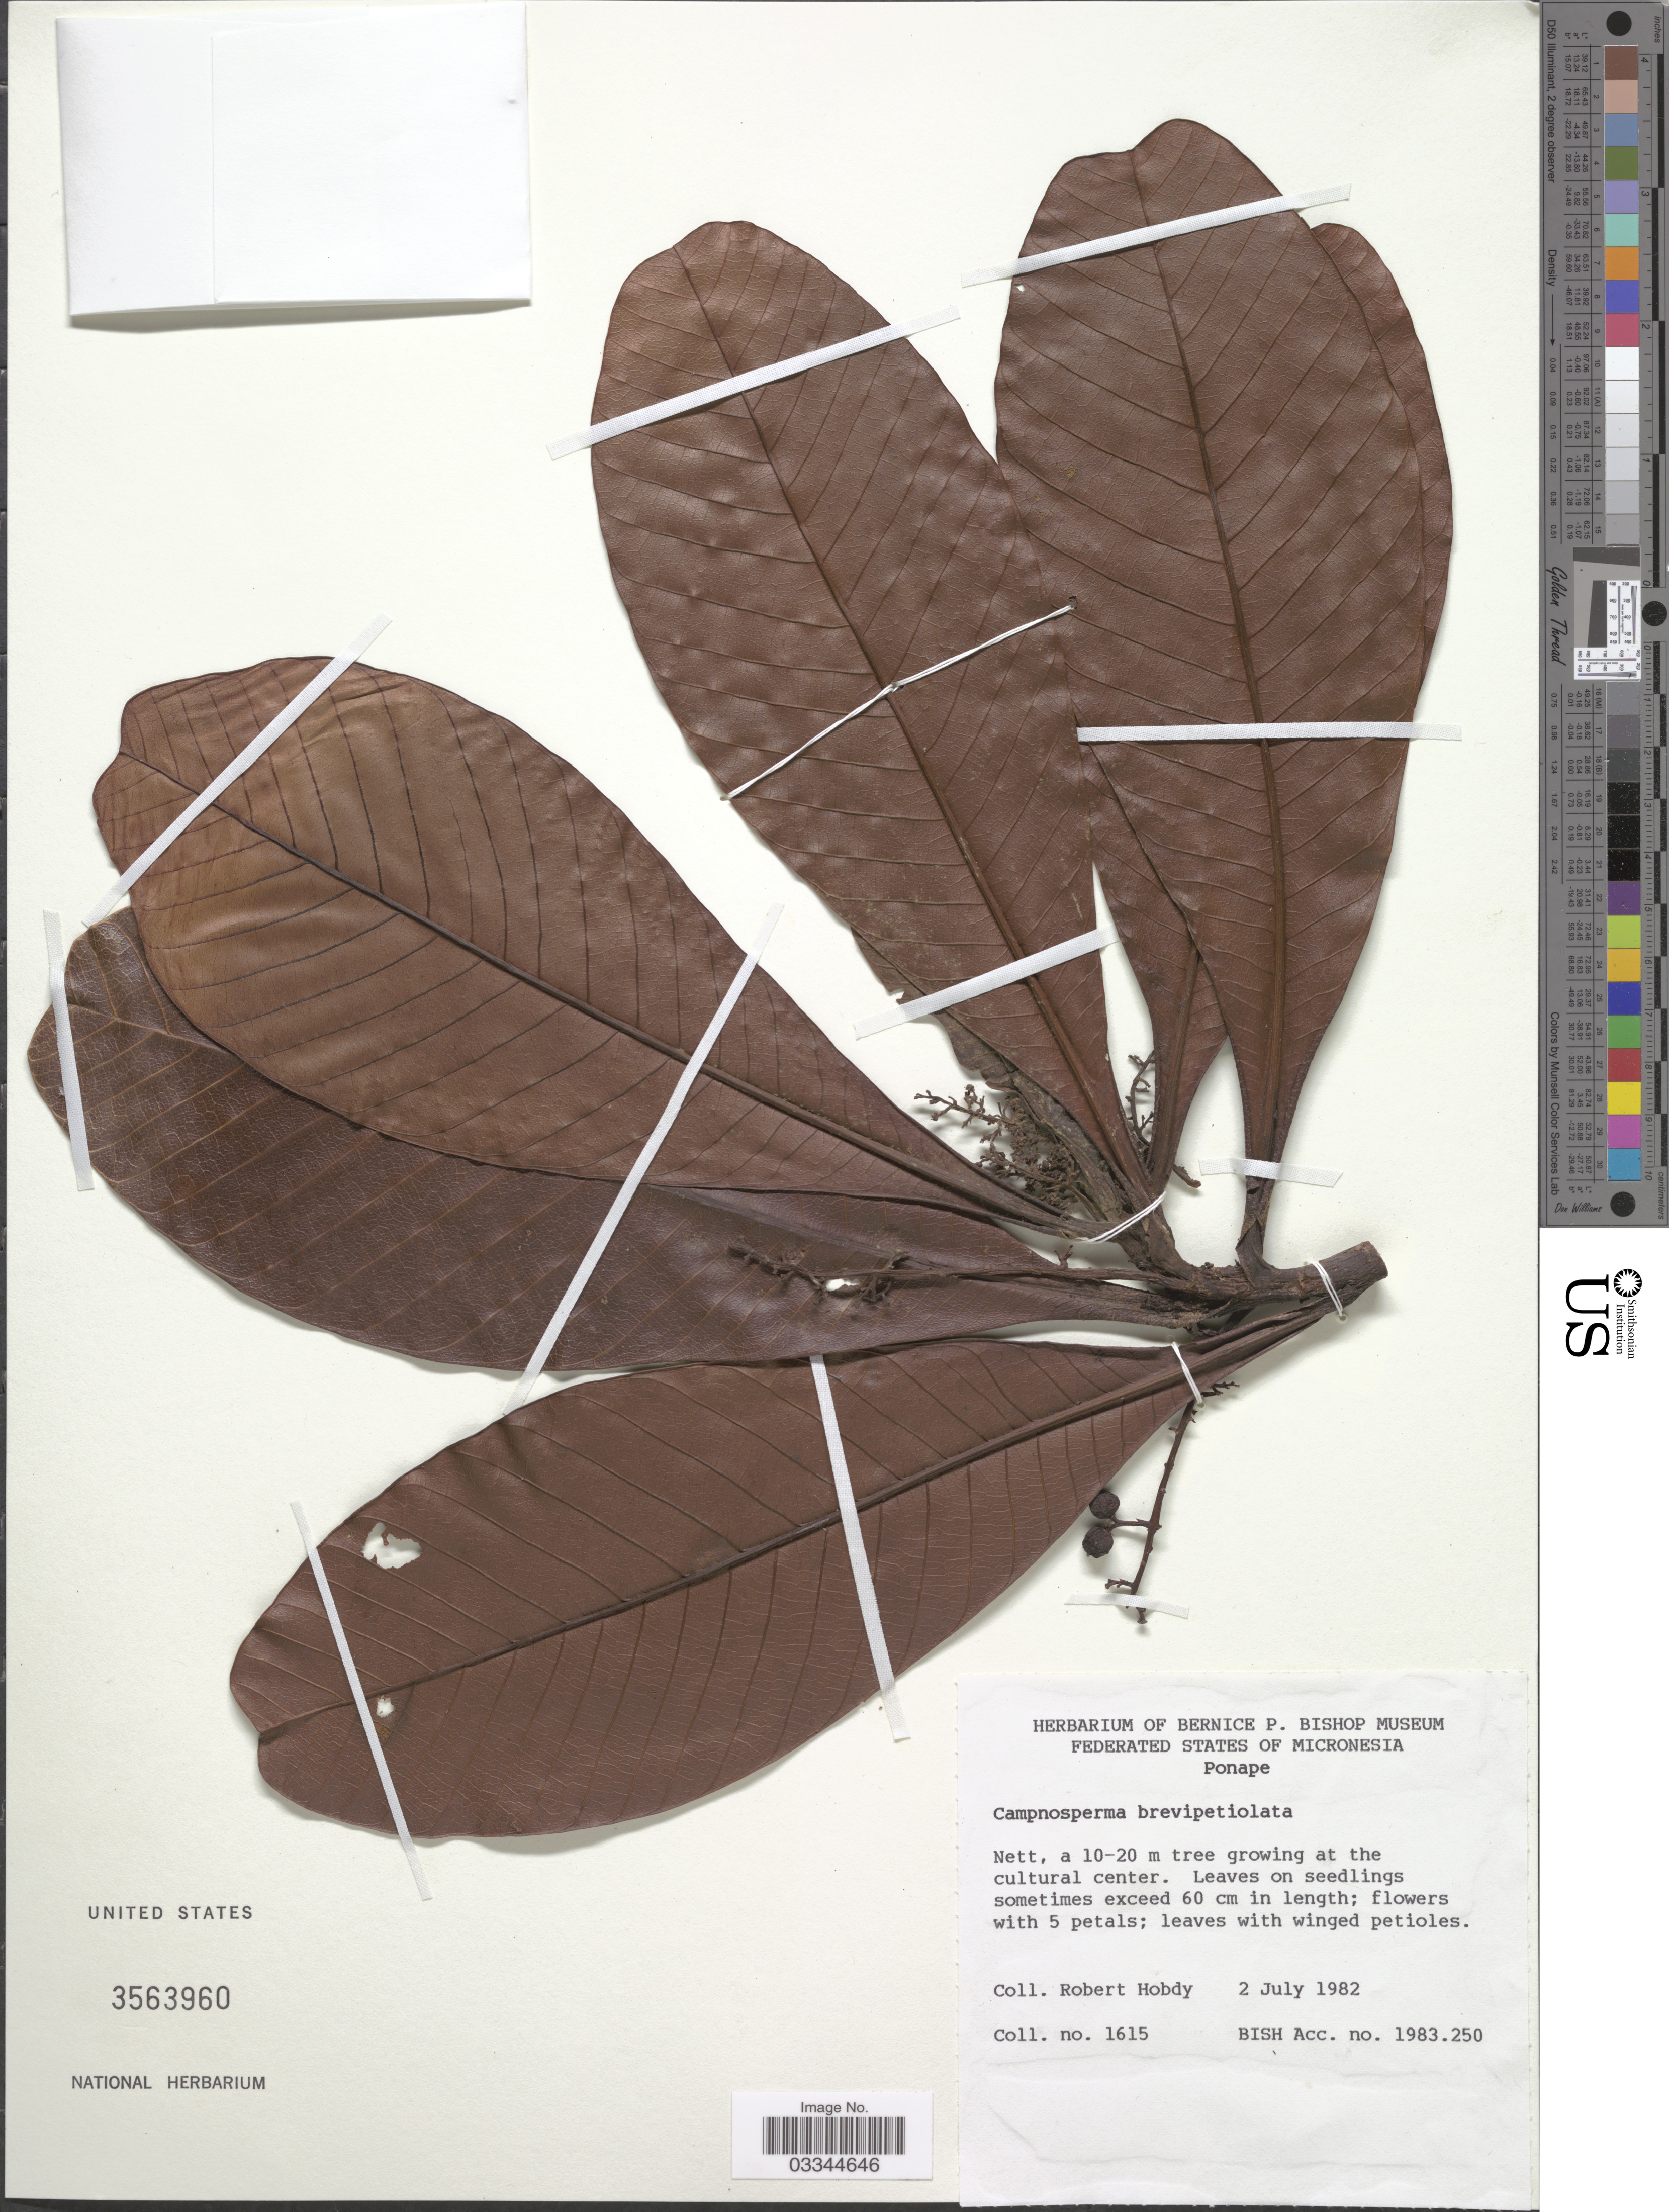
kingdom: Plantae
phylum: Tracheophyta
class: Magnoliopsida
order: Sapindales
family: Anacardiaceae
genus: Campnosperma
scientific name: Campnosperma brevipetiolatum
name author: Volk.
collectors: R. Hobdy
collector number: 1615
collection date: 1982-07-02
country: Micronesia, Federated States of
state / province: Pohnpei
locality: Ponape.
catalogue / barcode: US 3563960